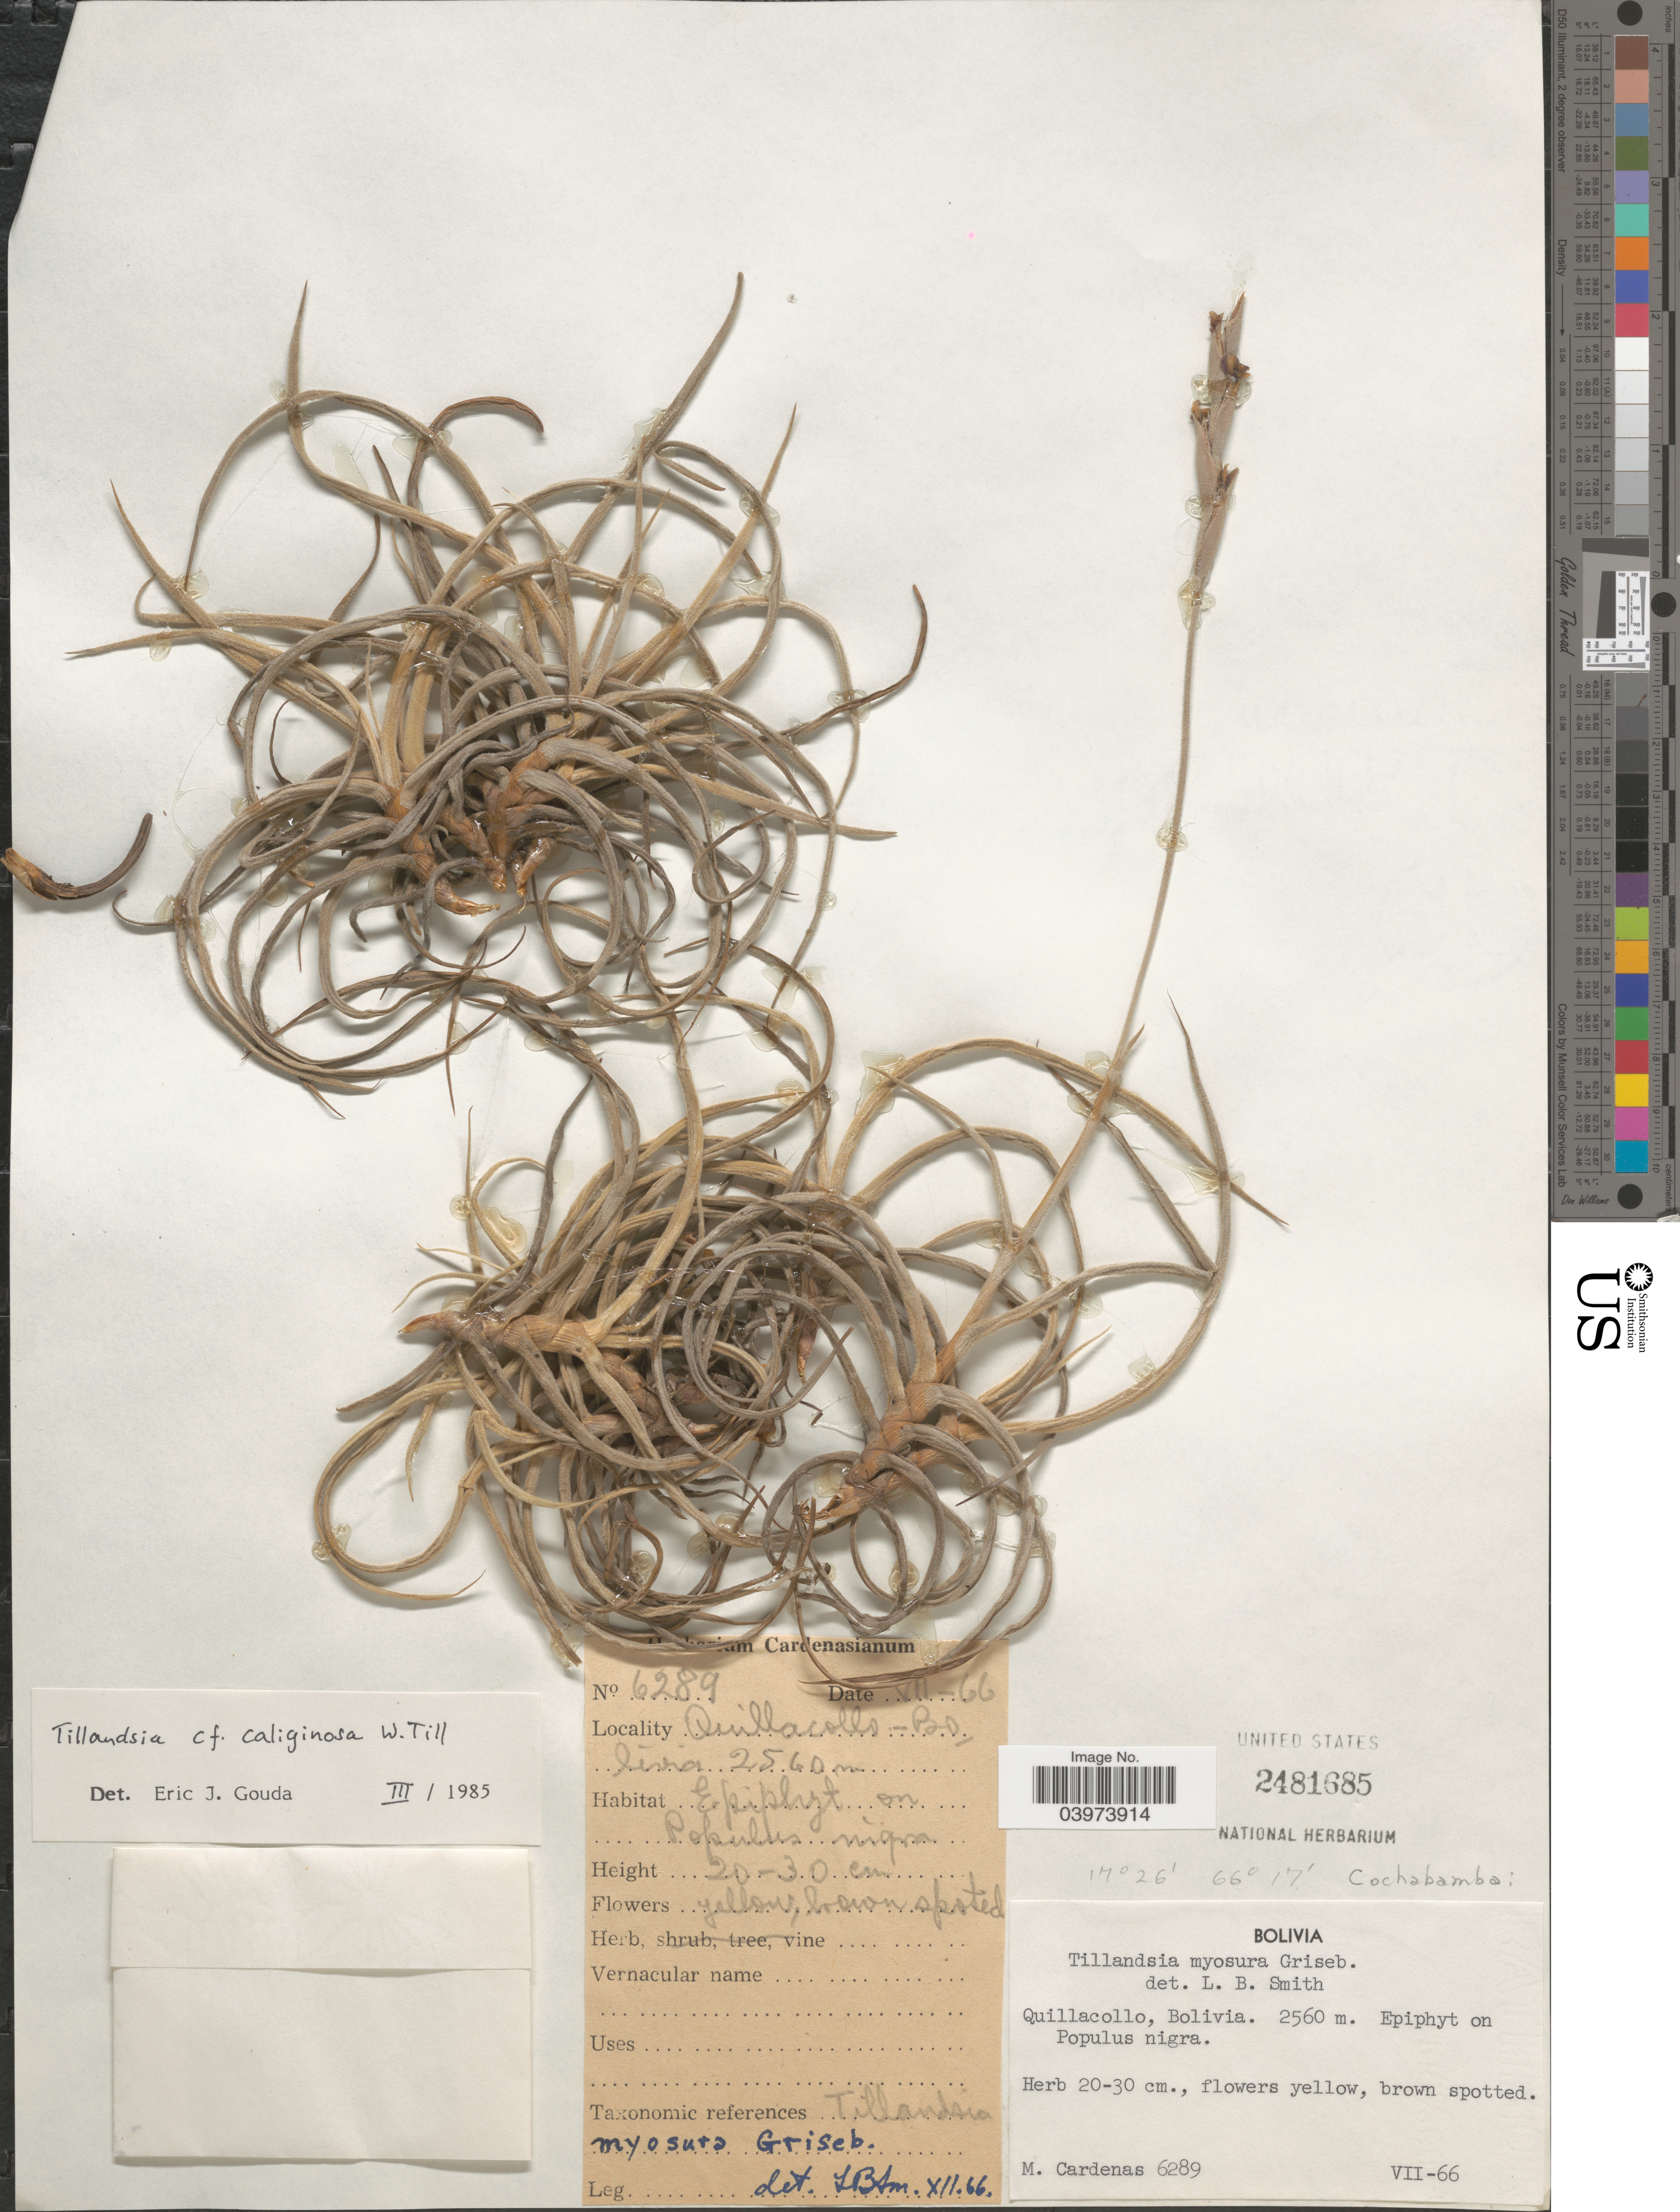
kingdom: Plantae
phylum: Tracheophyta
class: Liliopsida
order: Poales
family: Bromeliaceae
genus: Tillandsia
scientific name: Tillandsia myosura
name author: Griseb.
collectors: M. Cárdenas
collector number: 6289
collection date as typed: Transcribed d/m/y: /7/66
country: Bolivia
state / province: Cochabamba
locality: Quillacollo.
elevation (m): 2560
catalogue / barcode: US 2481685